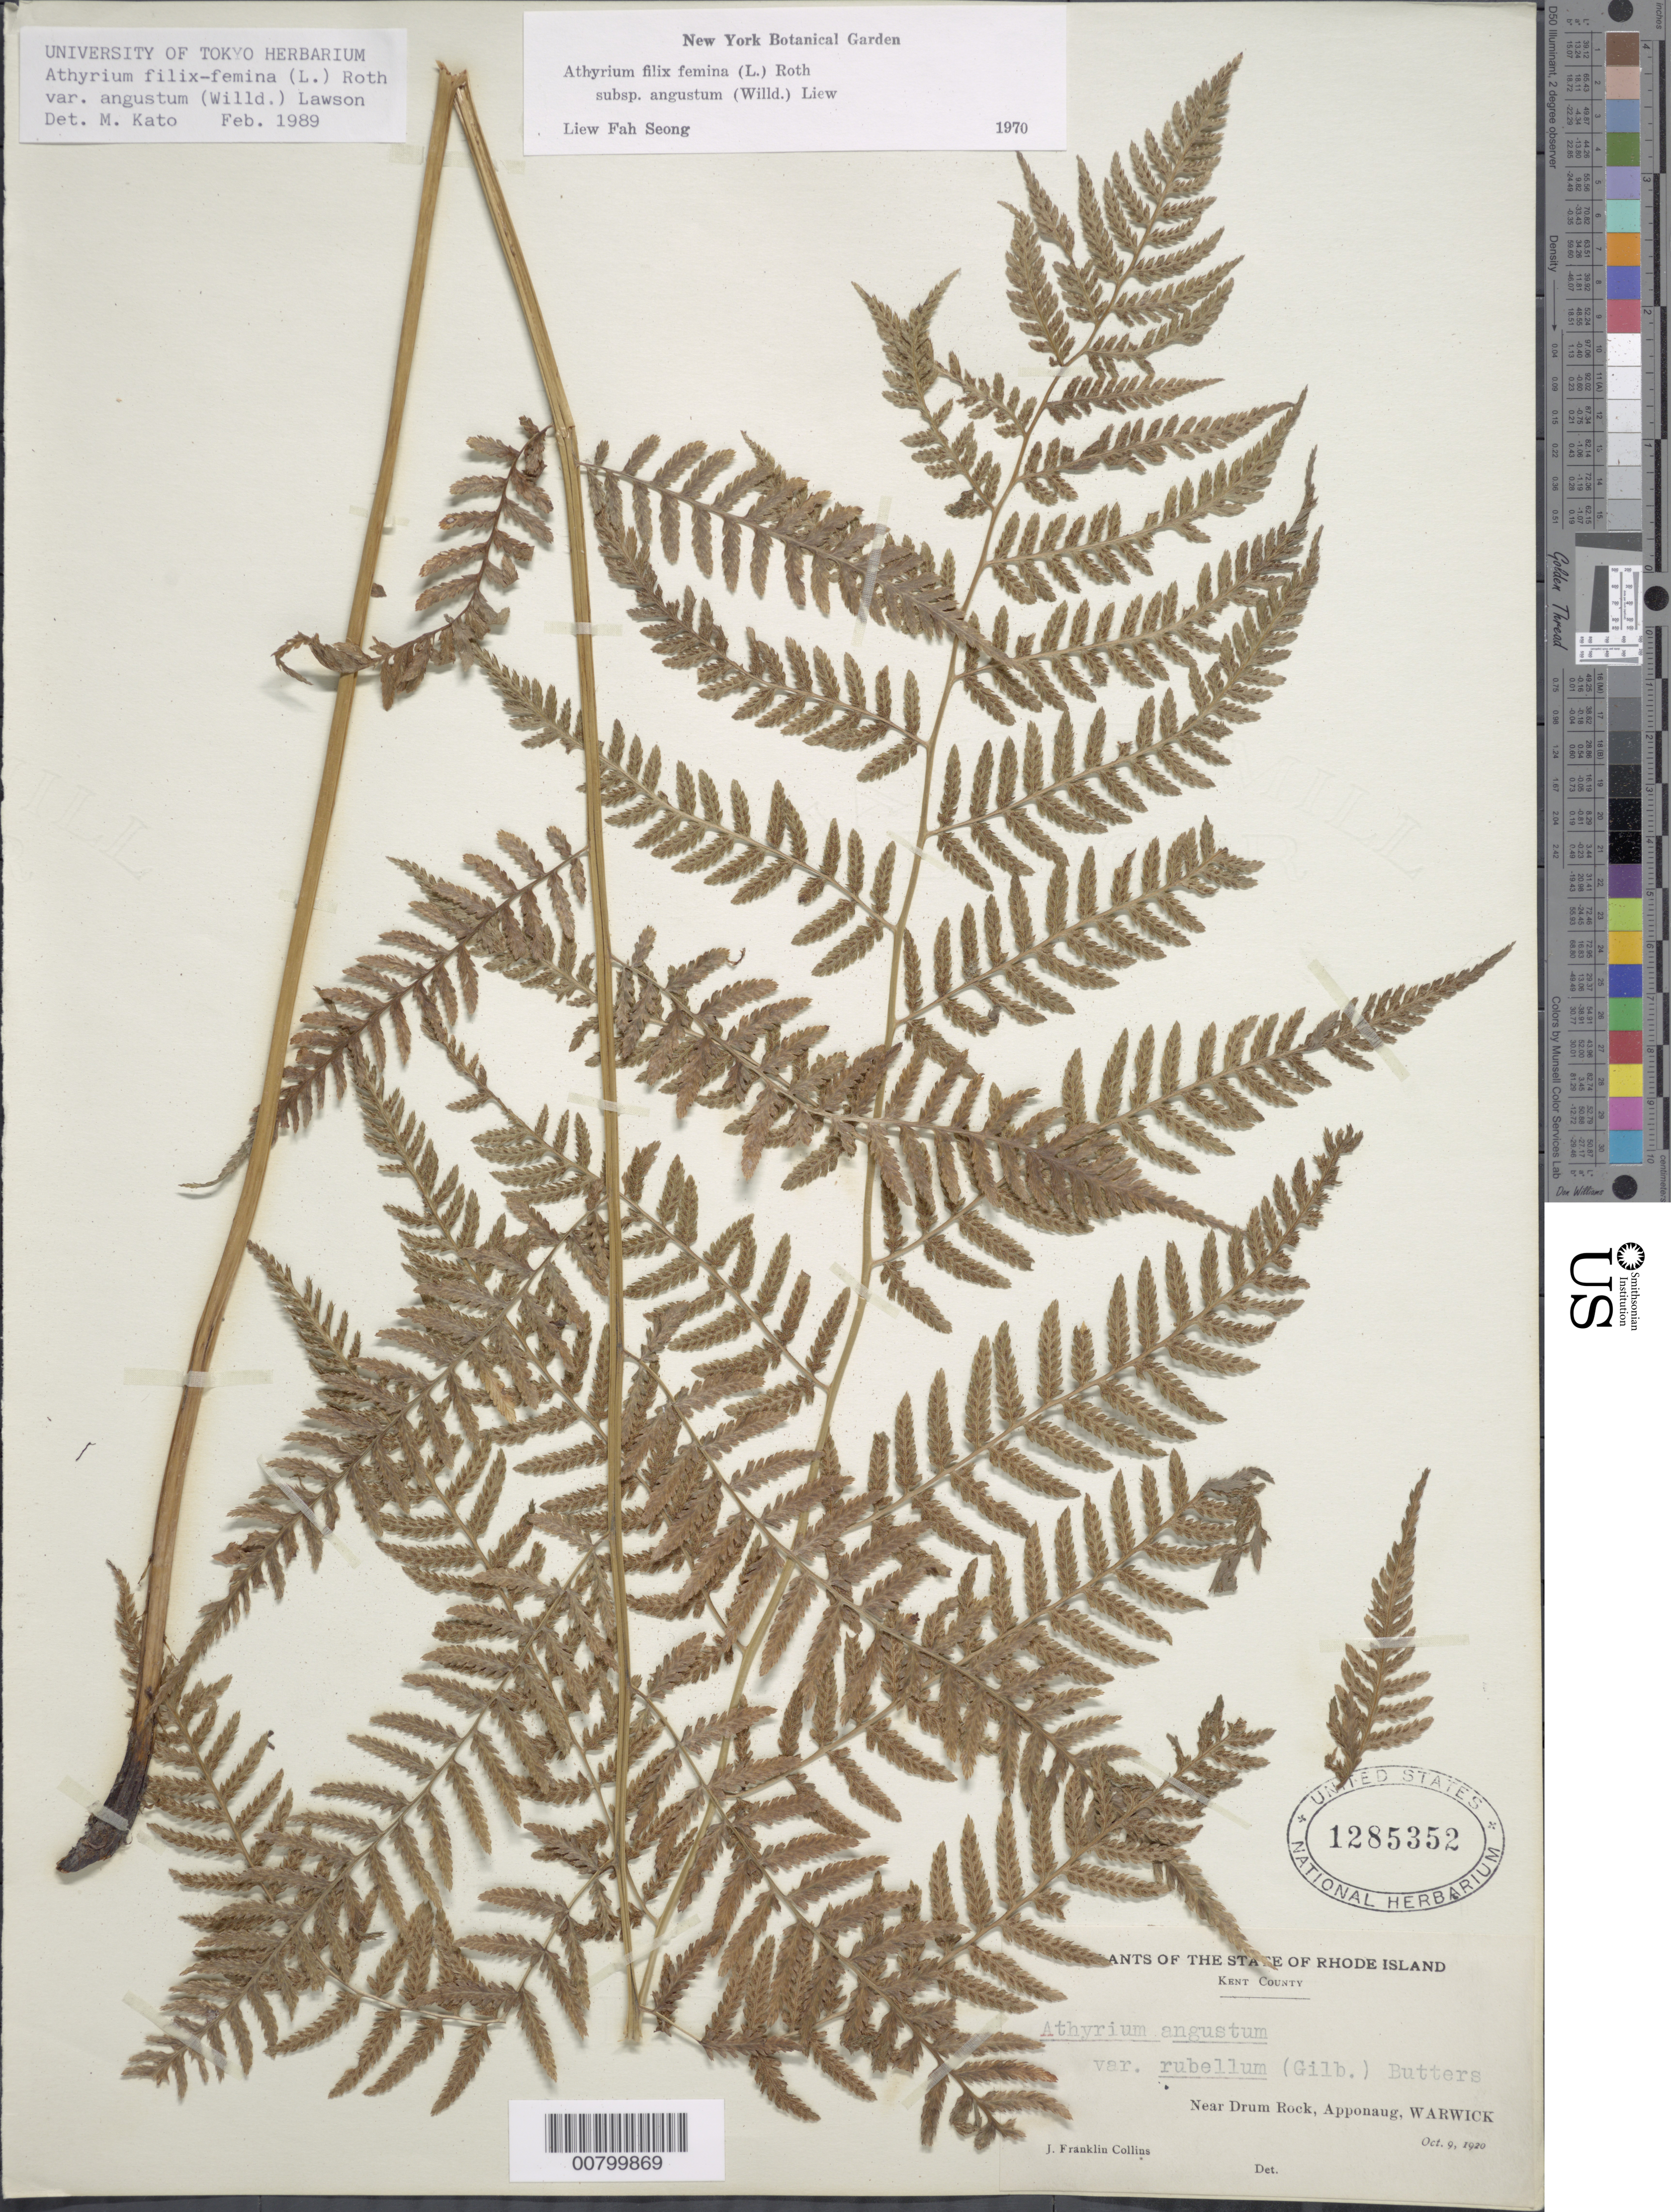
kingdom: Plantae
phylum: Tracheophyta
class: Polypodiopsida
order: Polypodiales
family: Athyriaceae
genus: Athyrium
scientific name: Athyrium filix-femina subsp. angustatum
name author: (Willd.) R.T. Clausen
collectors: J. Collins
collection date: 1920-10-09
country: United States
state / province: Rhode Island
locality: Kent County, near Drum Rock, Apponaug, Warwick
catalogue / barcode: US 1285352